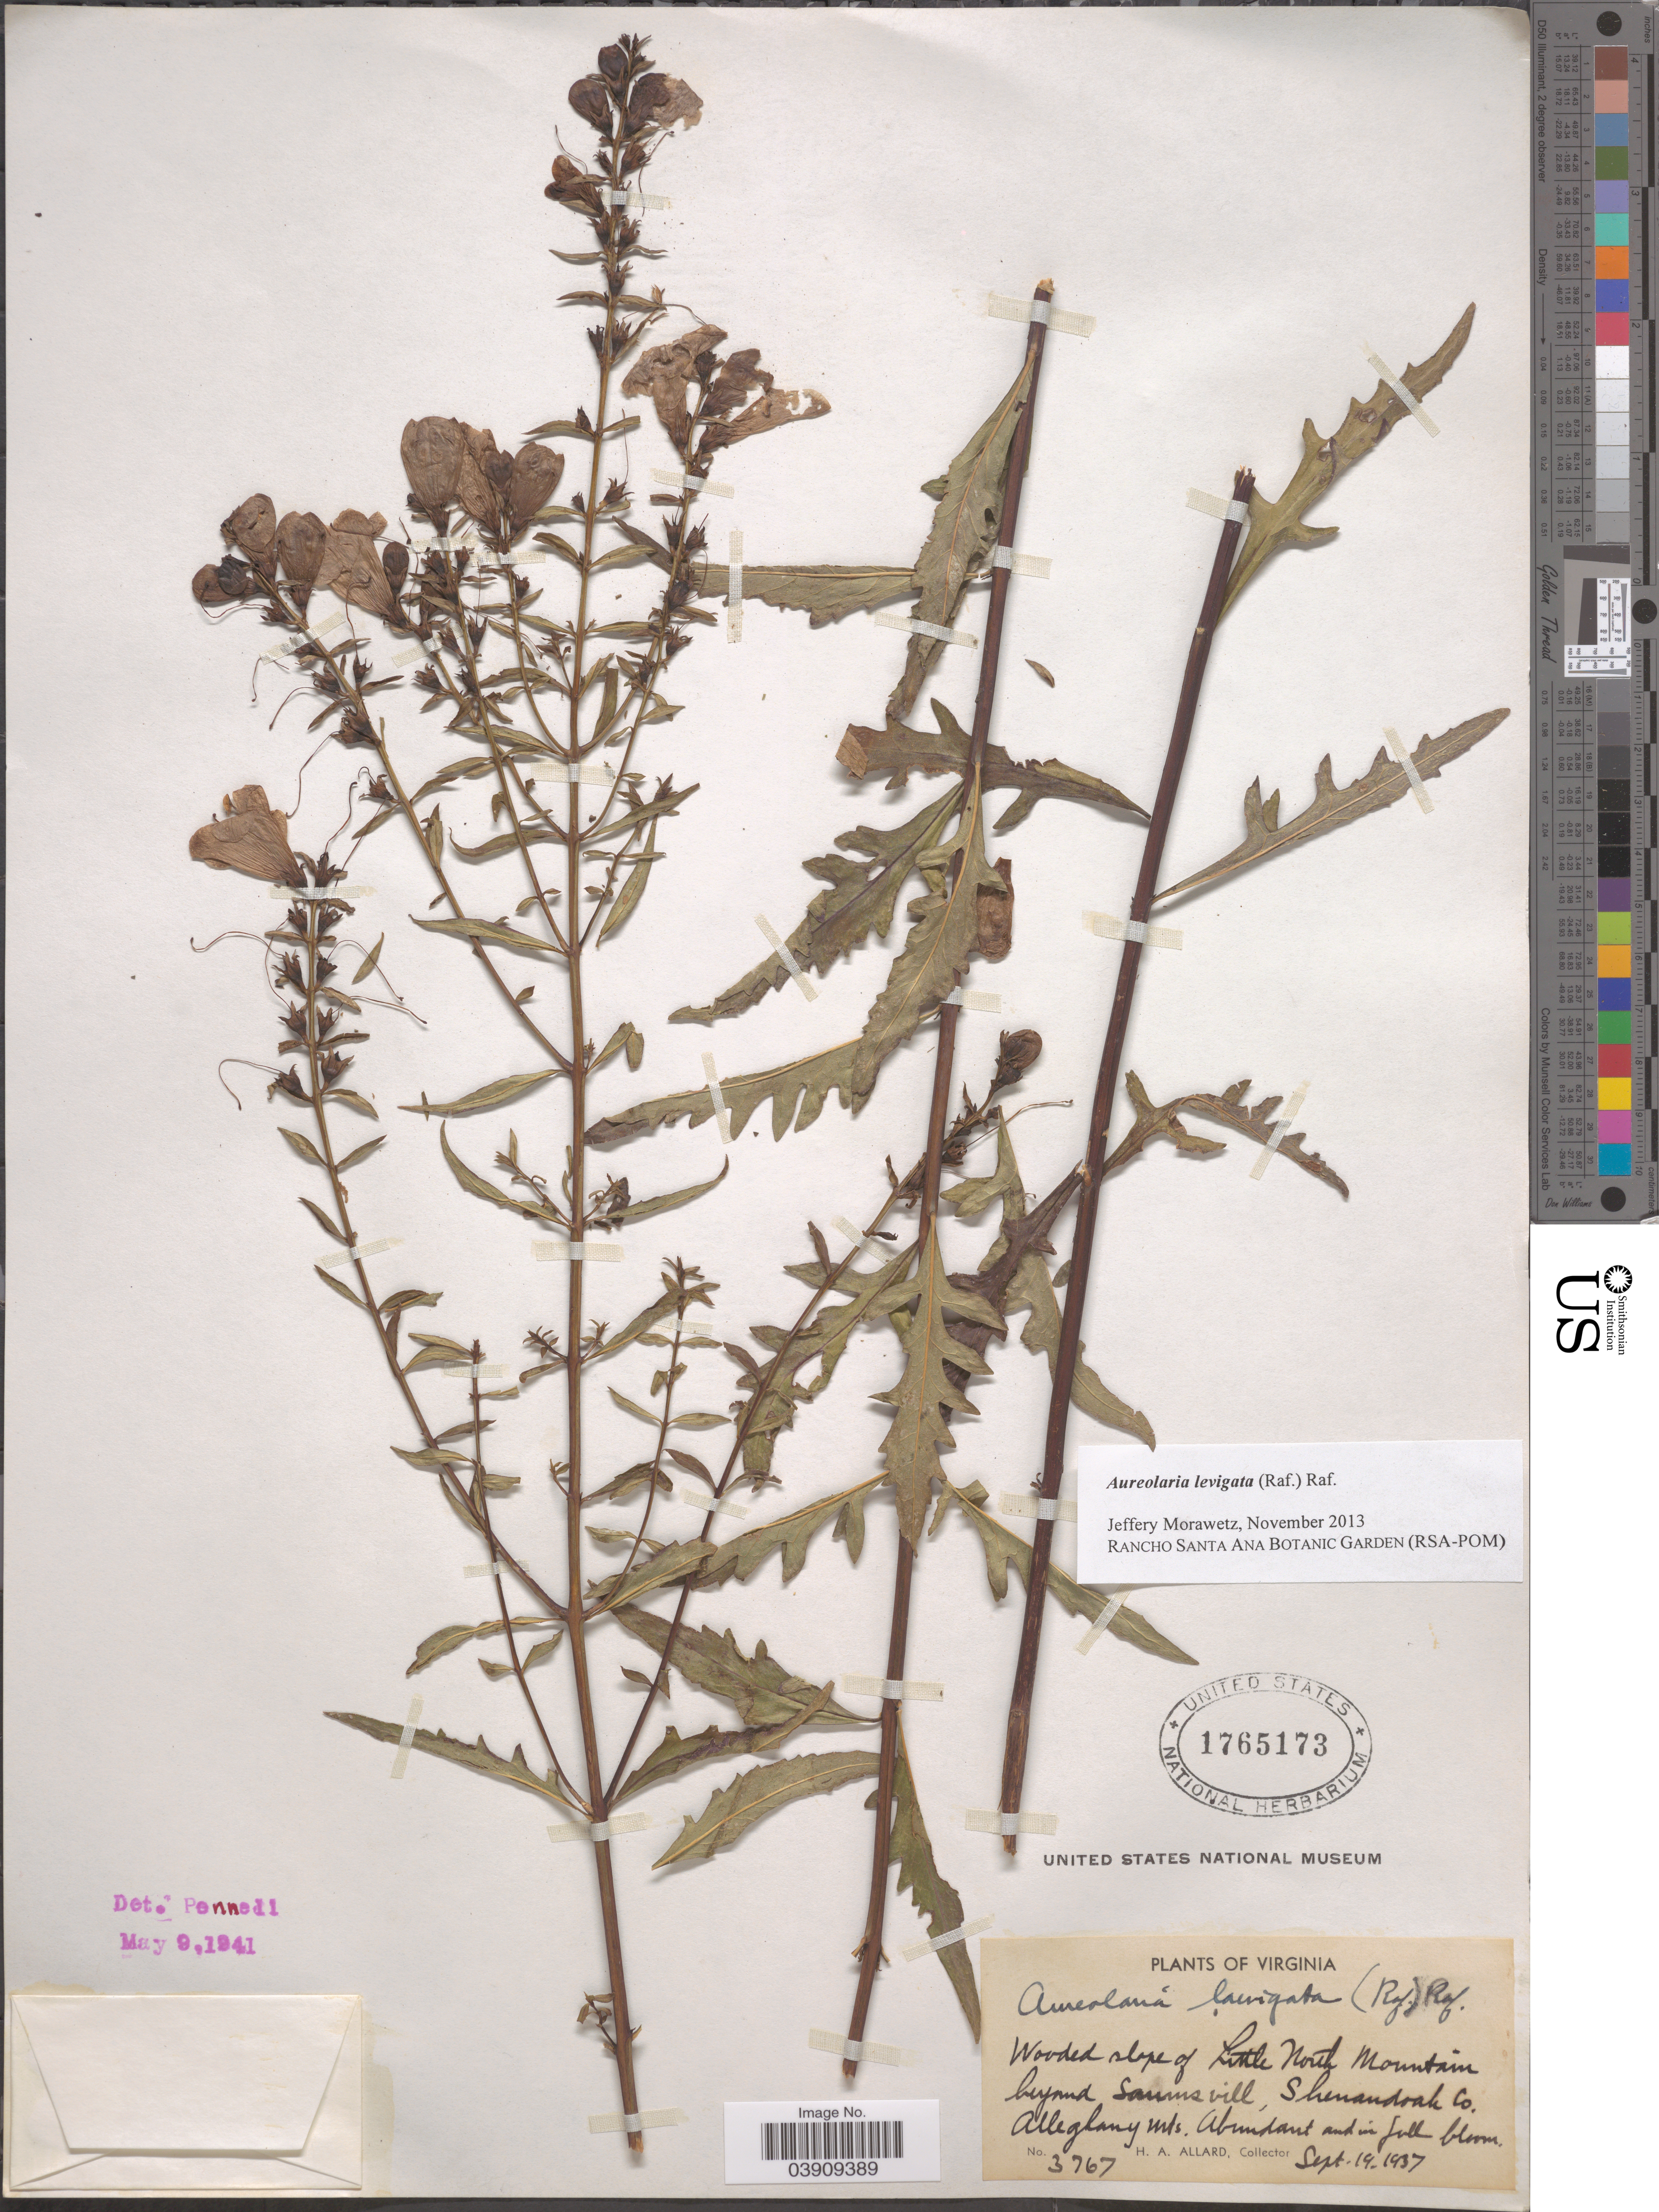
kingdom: Plantae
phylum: Tracheophyta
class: Magnoliopsida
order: Lamiales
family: Orobanchaceae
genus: Aureolaria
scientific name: Aureolaria laevigata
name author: (Raf.) Raf.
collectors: H. A. Allard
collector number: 3767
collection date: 1937-09-19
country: United States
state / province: Virginia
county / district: Shenandoah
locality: Wooded slope of Little North Mountain beyond Saumsville, Shenandoah Co. Alleghany Mts.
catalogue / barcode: US 1765173